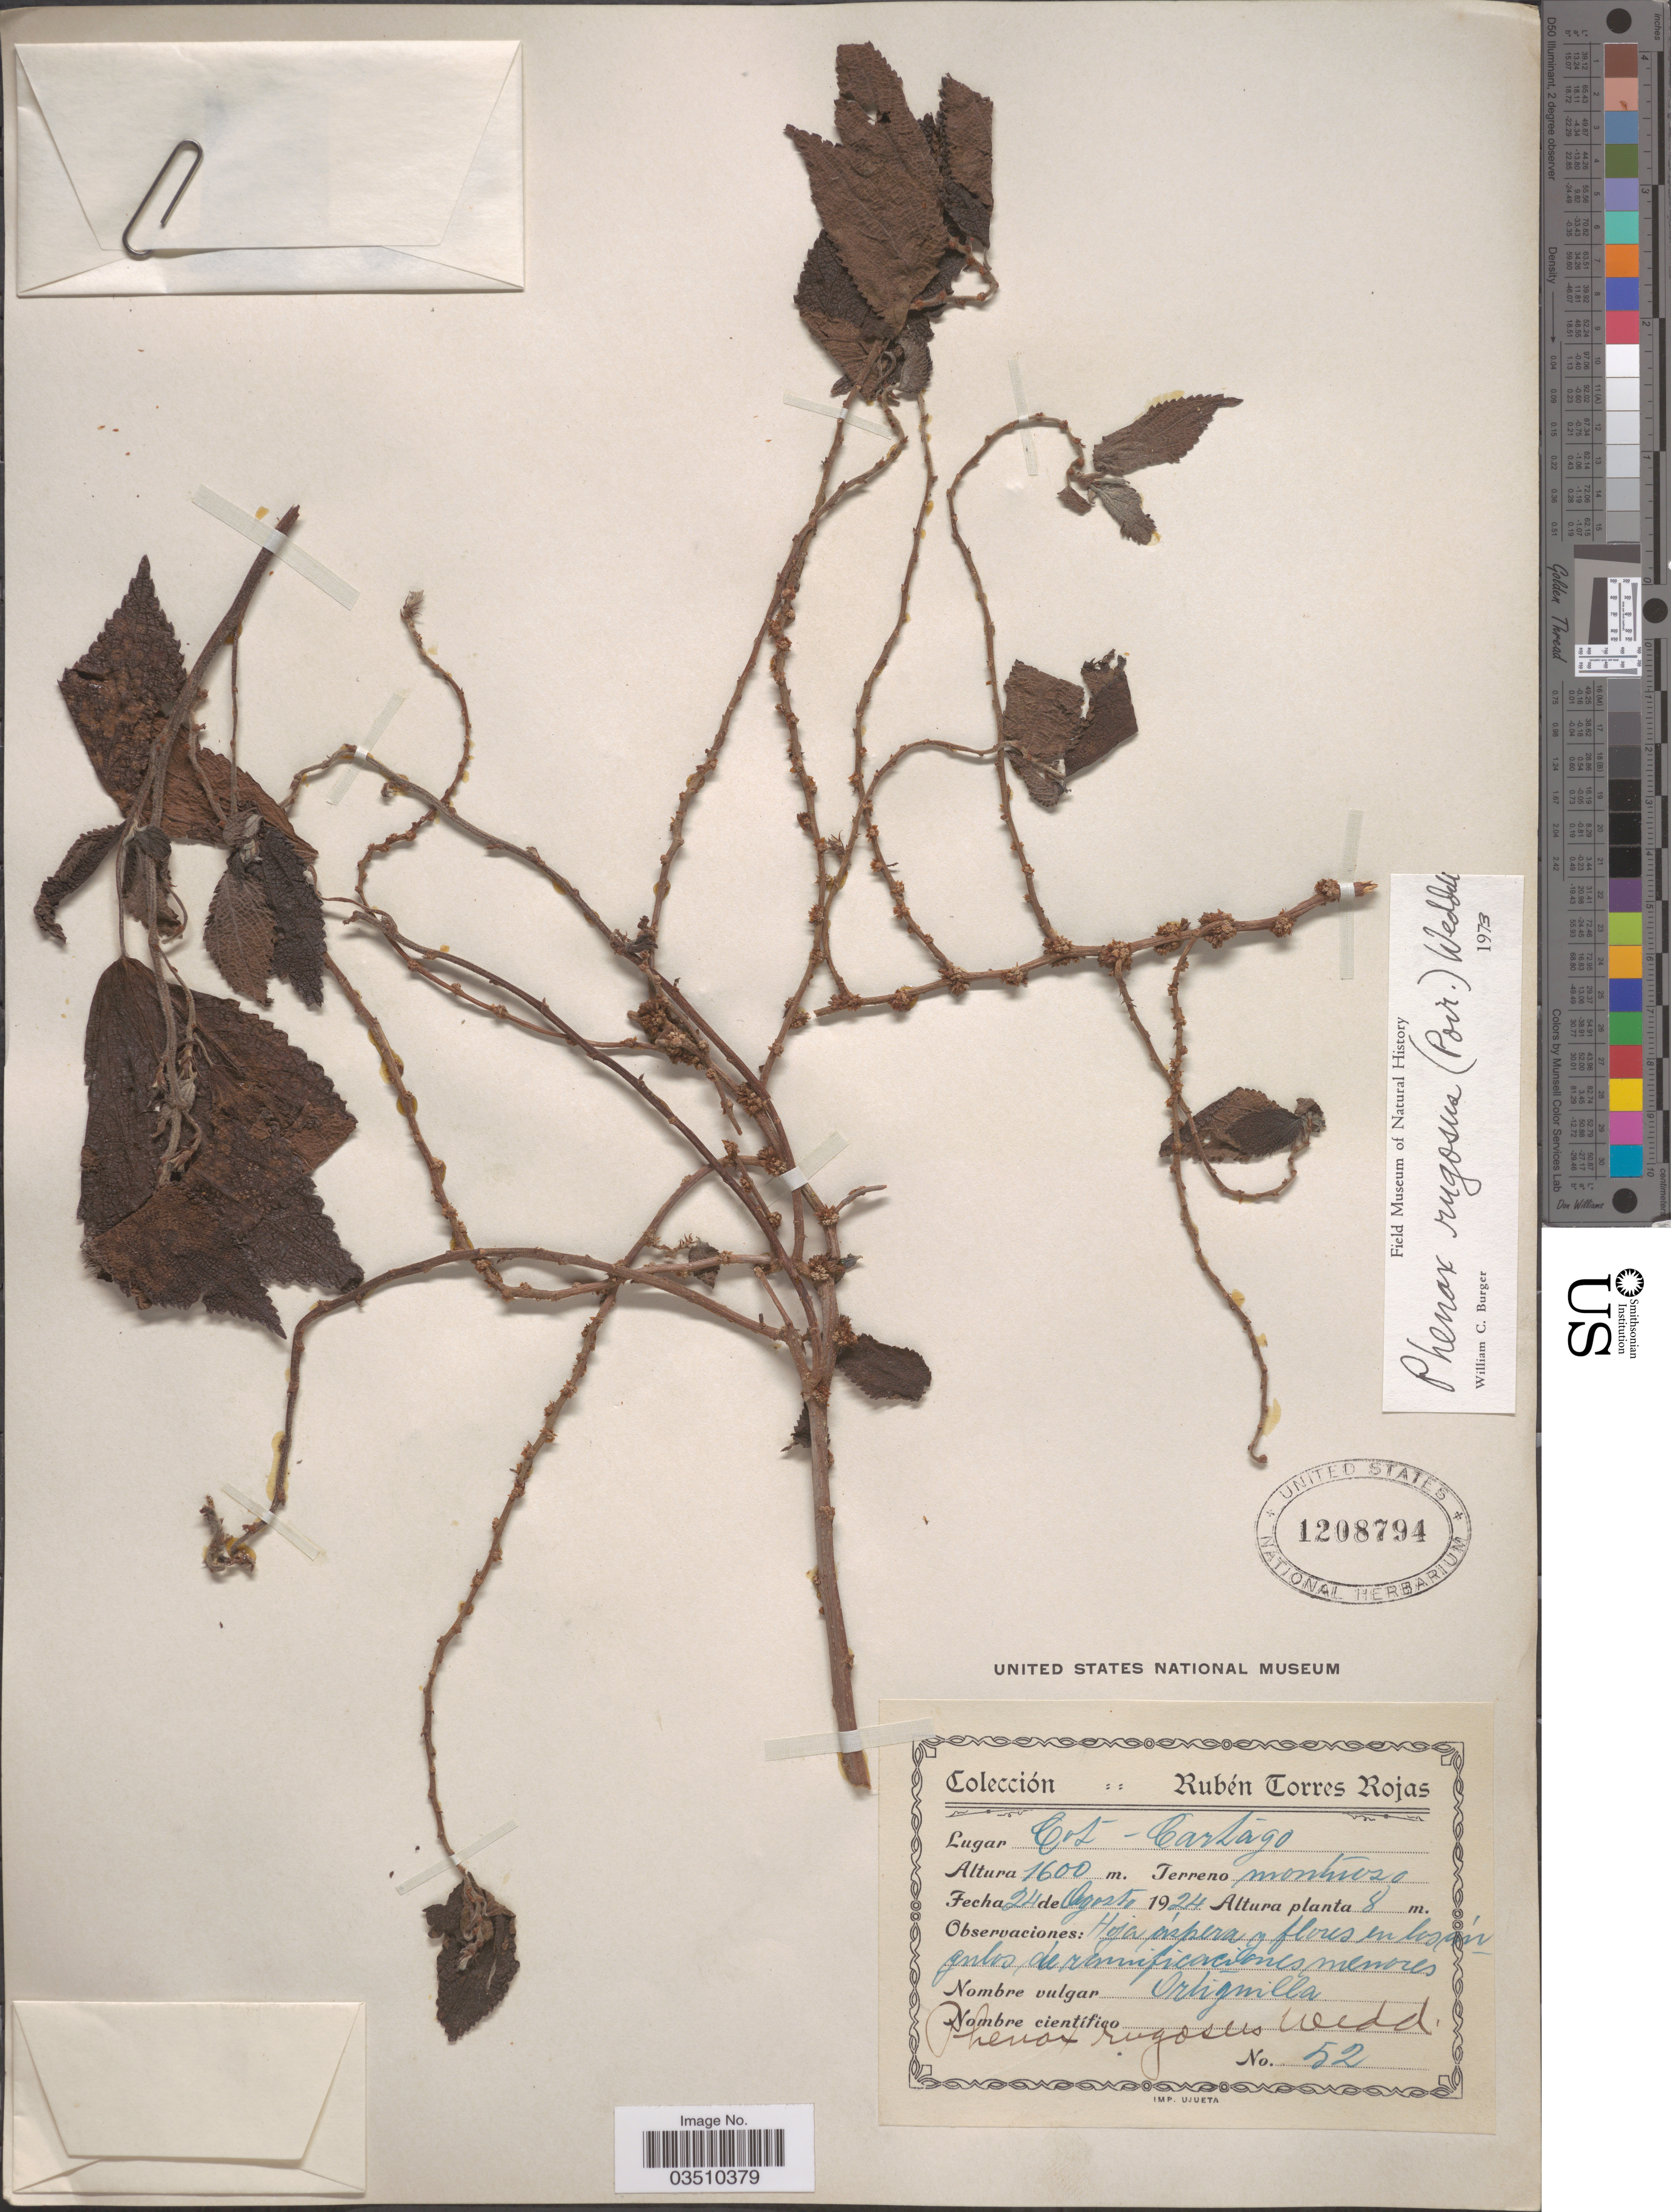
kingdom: Plantae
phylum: Tracheophyta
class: Magnoliopsida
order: Rosales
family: Urticaceae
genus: Phenax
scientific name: Phenax rugosus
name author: (Poir.) Wedd.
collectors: R. Torres Rojas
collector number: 52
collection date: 1924-08-24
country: Costa Rica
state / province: Cartago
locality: Cot - Cartago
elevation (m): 1600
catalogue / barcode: US 1208794